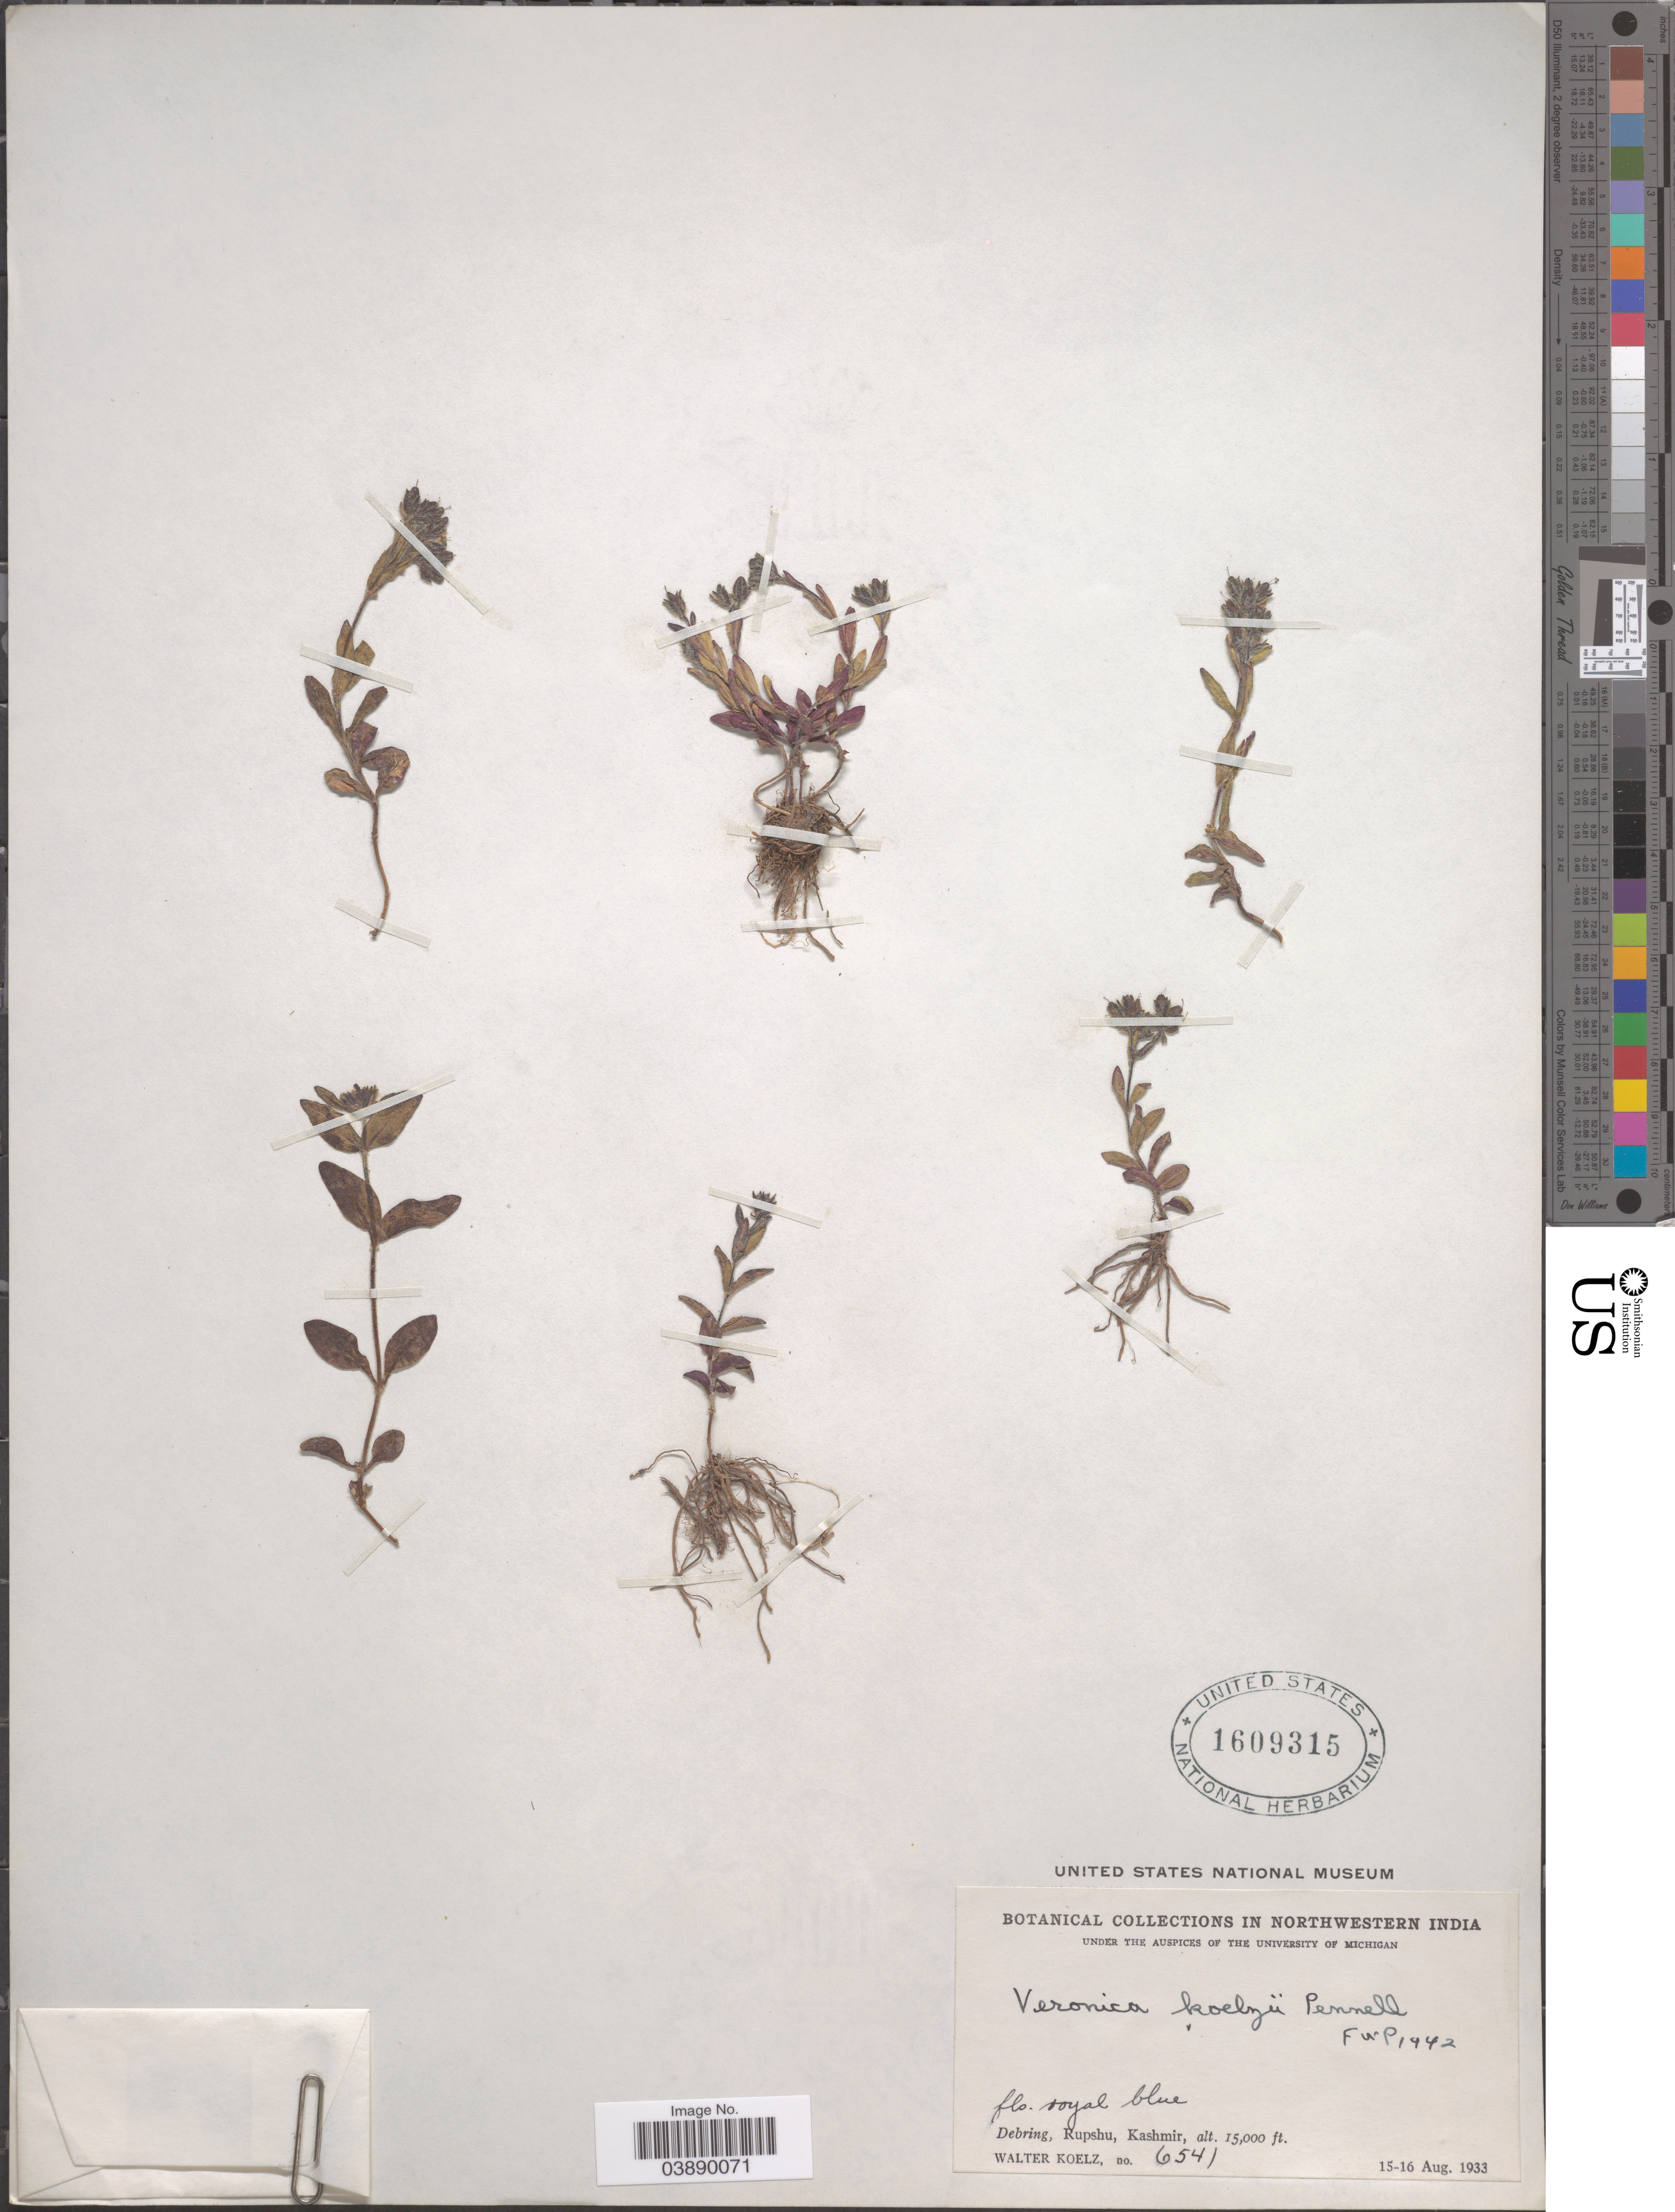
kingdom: Plantae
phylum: Tracheophyta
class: Magnoliopsida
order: Lamiales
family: Plantaginaceae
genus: Veronica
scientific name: Veronica koelzii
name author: Pennell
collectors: W. N. Koelz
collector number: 6541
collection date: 1933-08-15/1933-08-16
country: India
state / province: Jammu and Kashmir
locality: Northwestern India. Debring, Rupshu, Kashmir.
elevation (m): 4572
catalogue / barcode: US 1609315